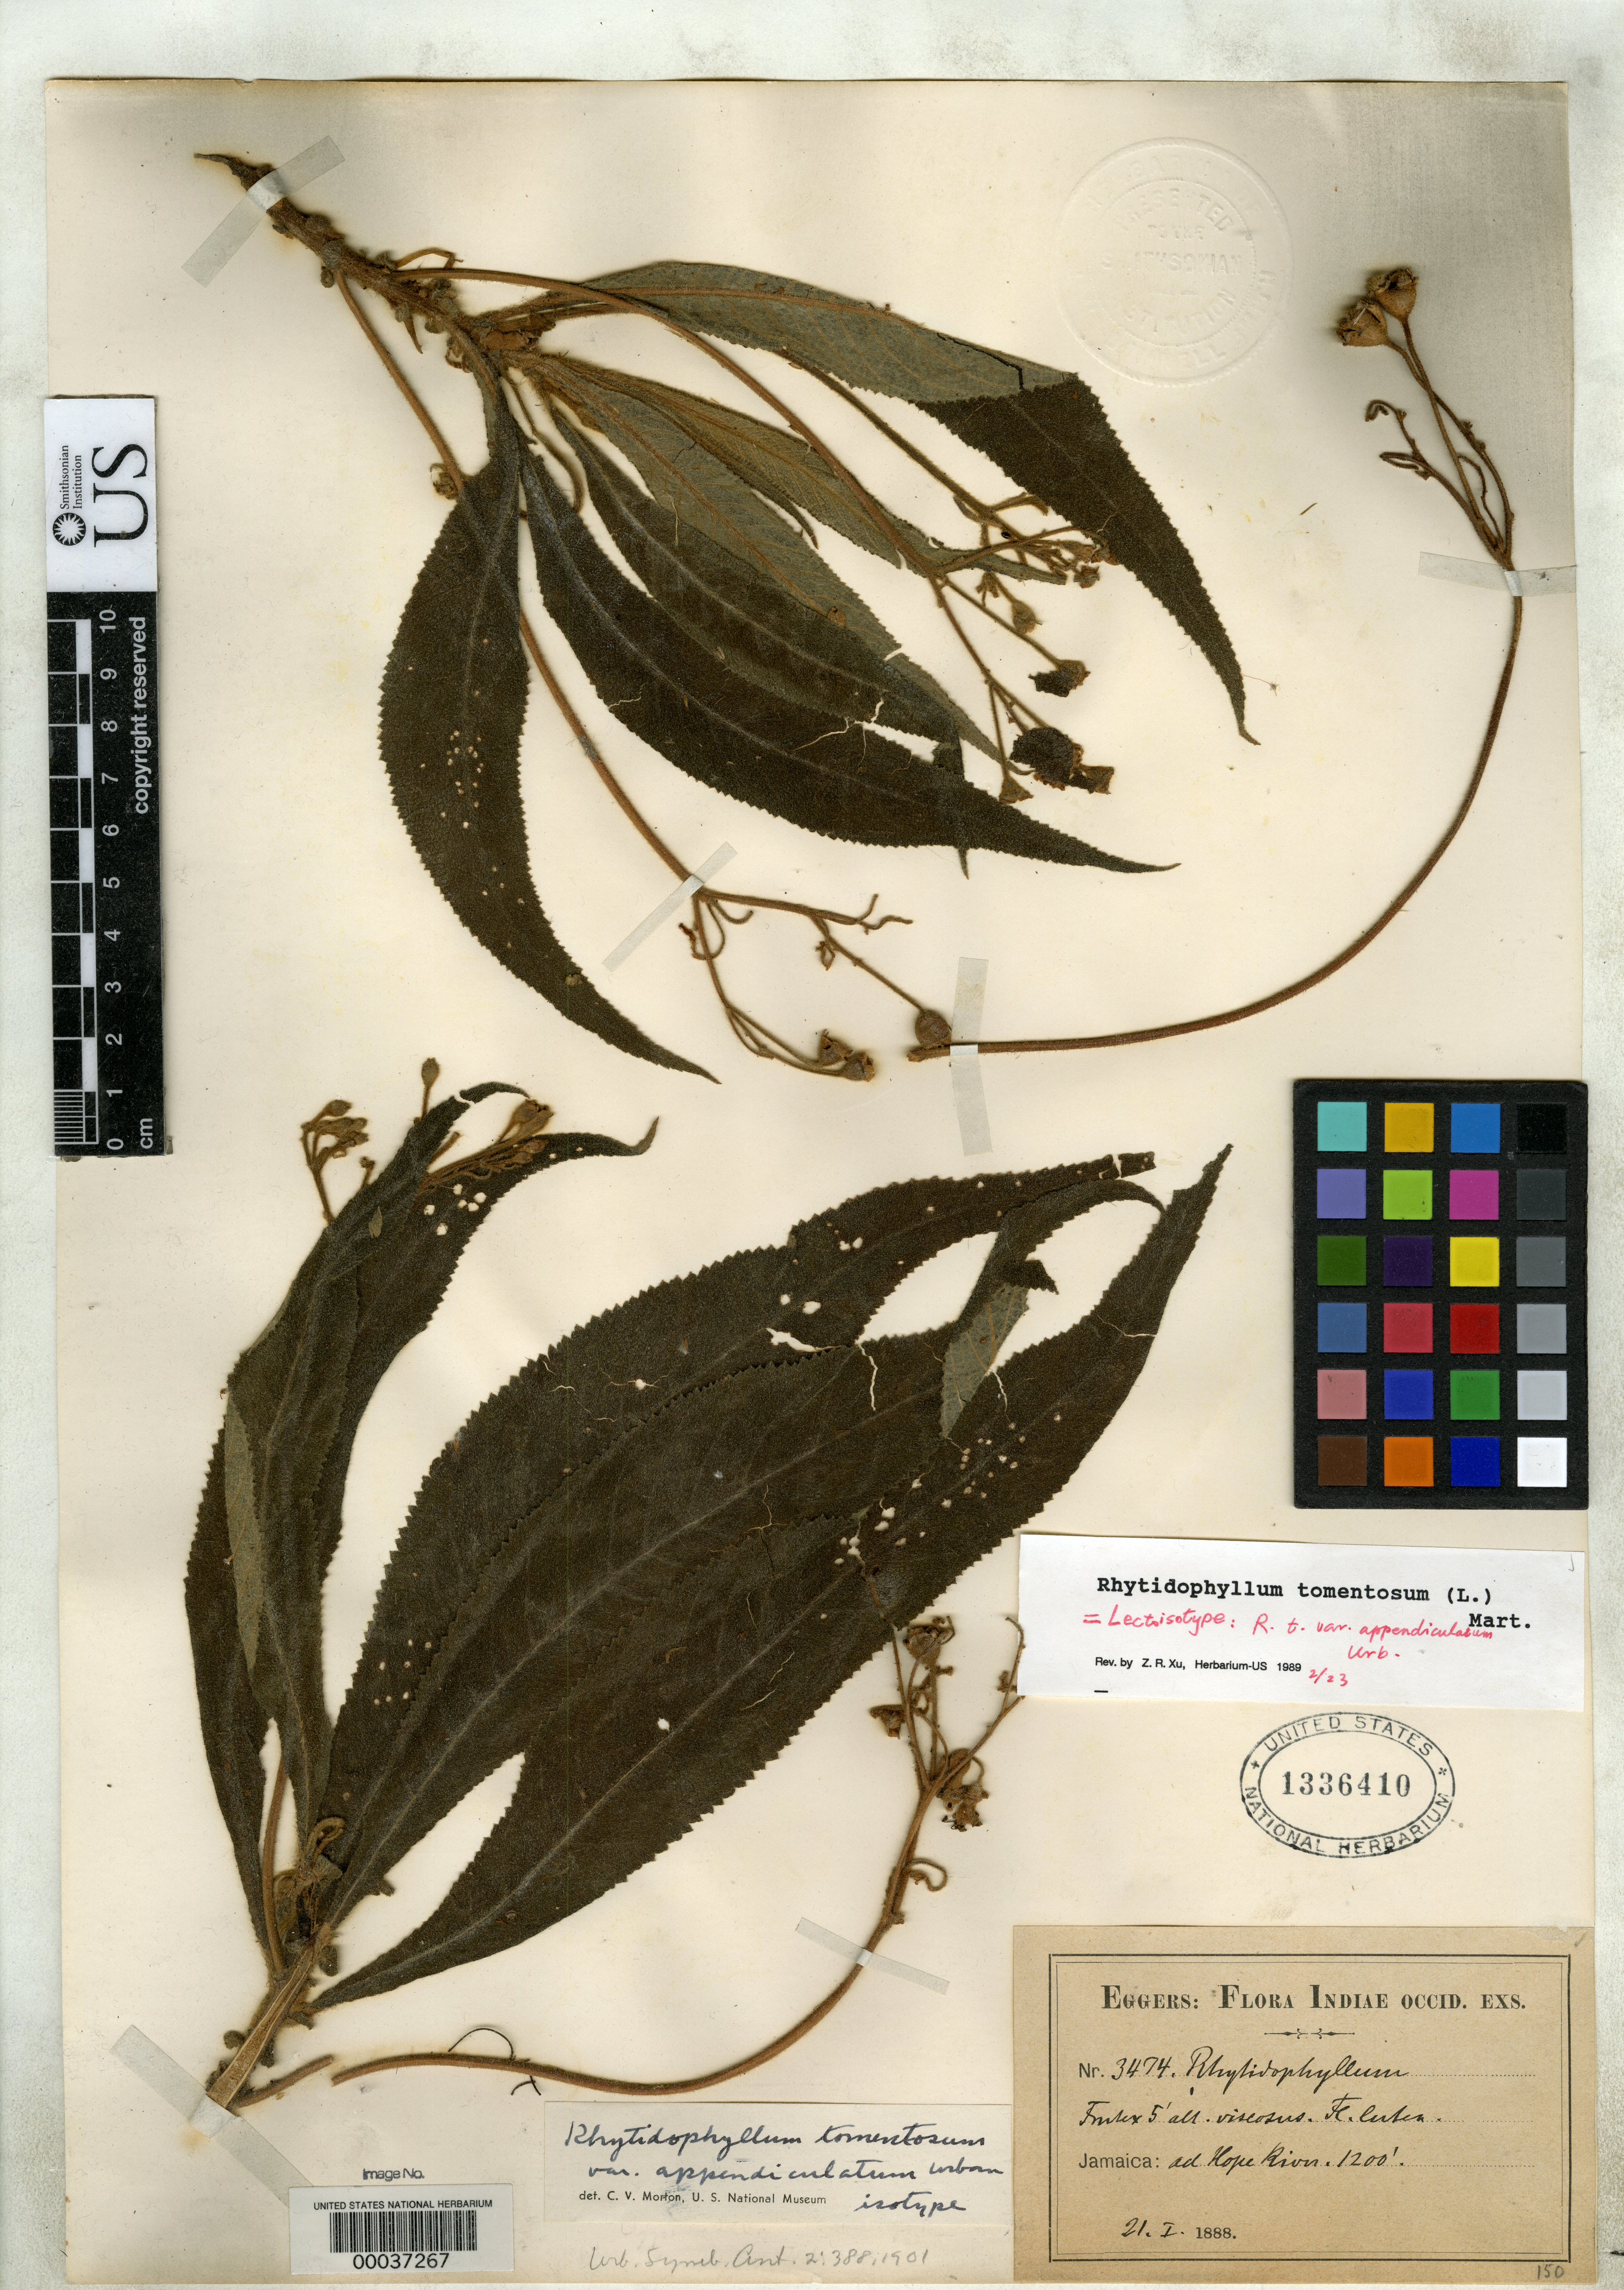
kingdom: Plantae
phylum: Tracheophyta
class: Magnoliopsida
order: Lamiales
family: Gesneriaceae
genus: Rhytidophyllum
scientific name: Rhytidophyllum tomentosum var. appendiculatum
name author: Urb.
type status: Isolectotype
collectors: H. F. A. von Eggers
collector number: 3474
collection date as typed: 21 Jan 1888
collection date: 1888-01-21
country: Jamaica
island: Greater Antilles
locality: Hope River.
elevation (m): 366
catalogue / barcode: US 1336410